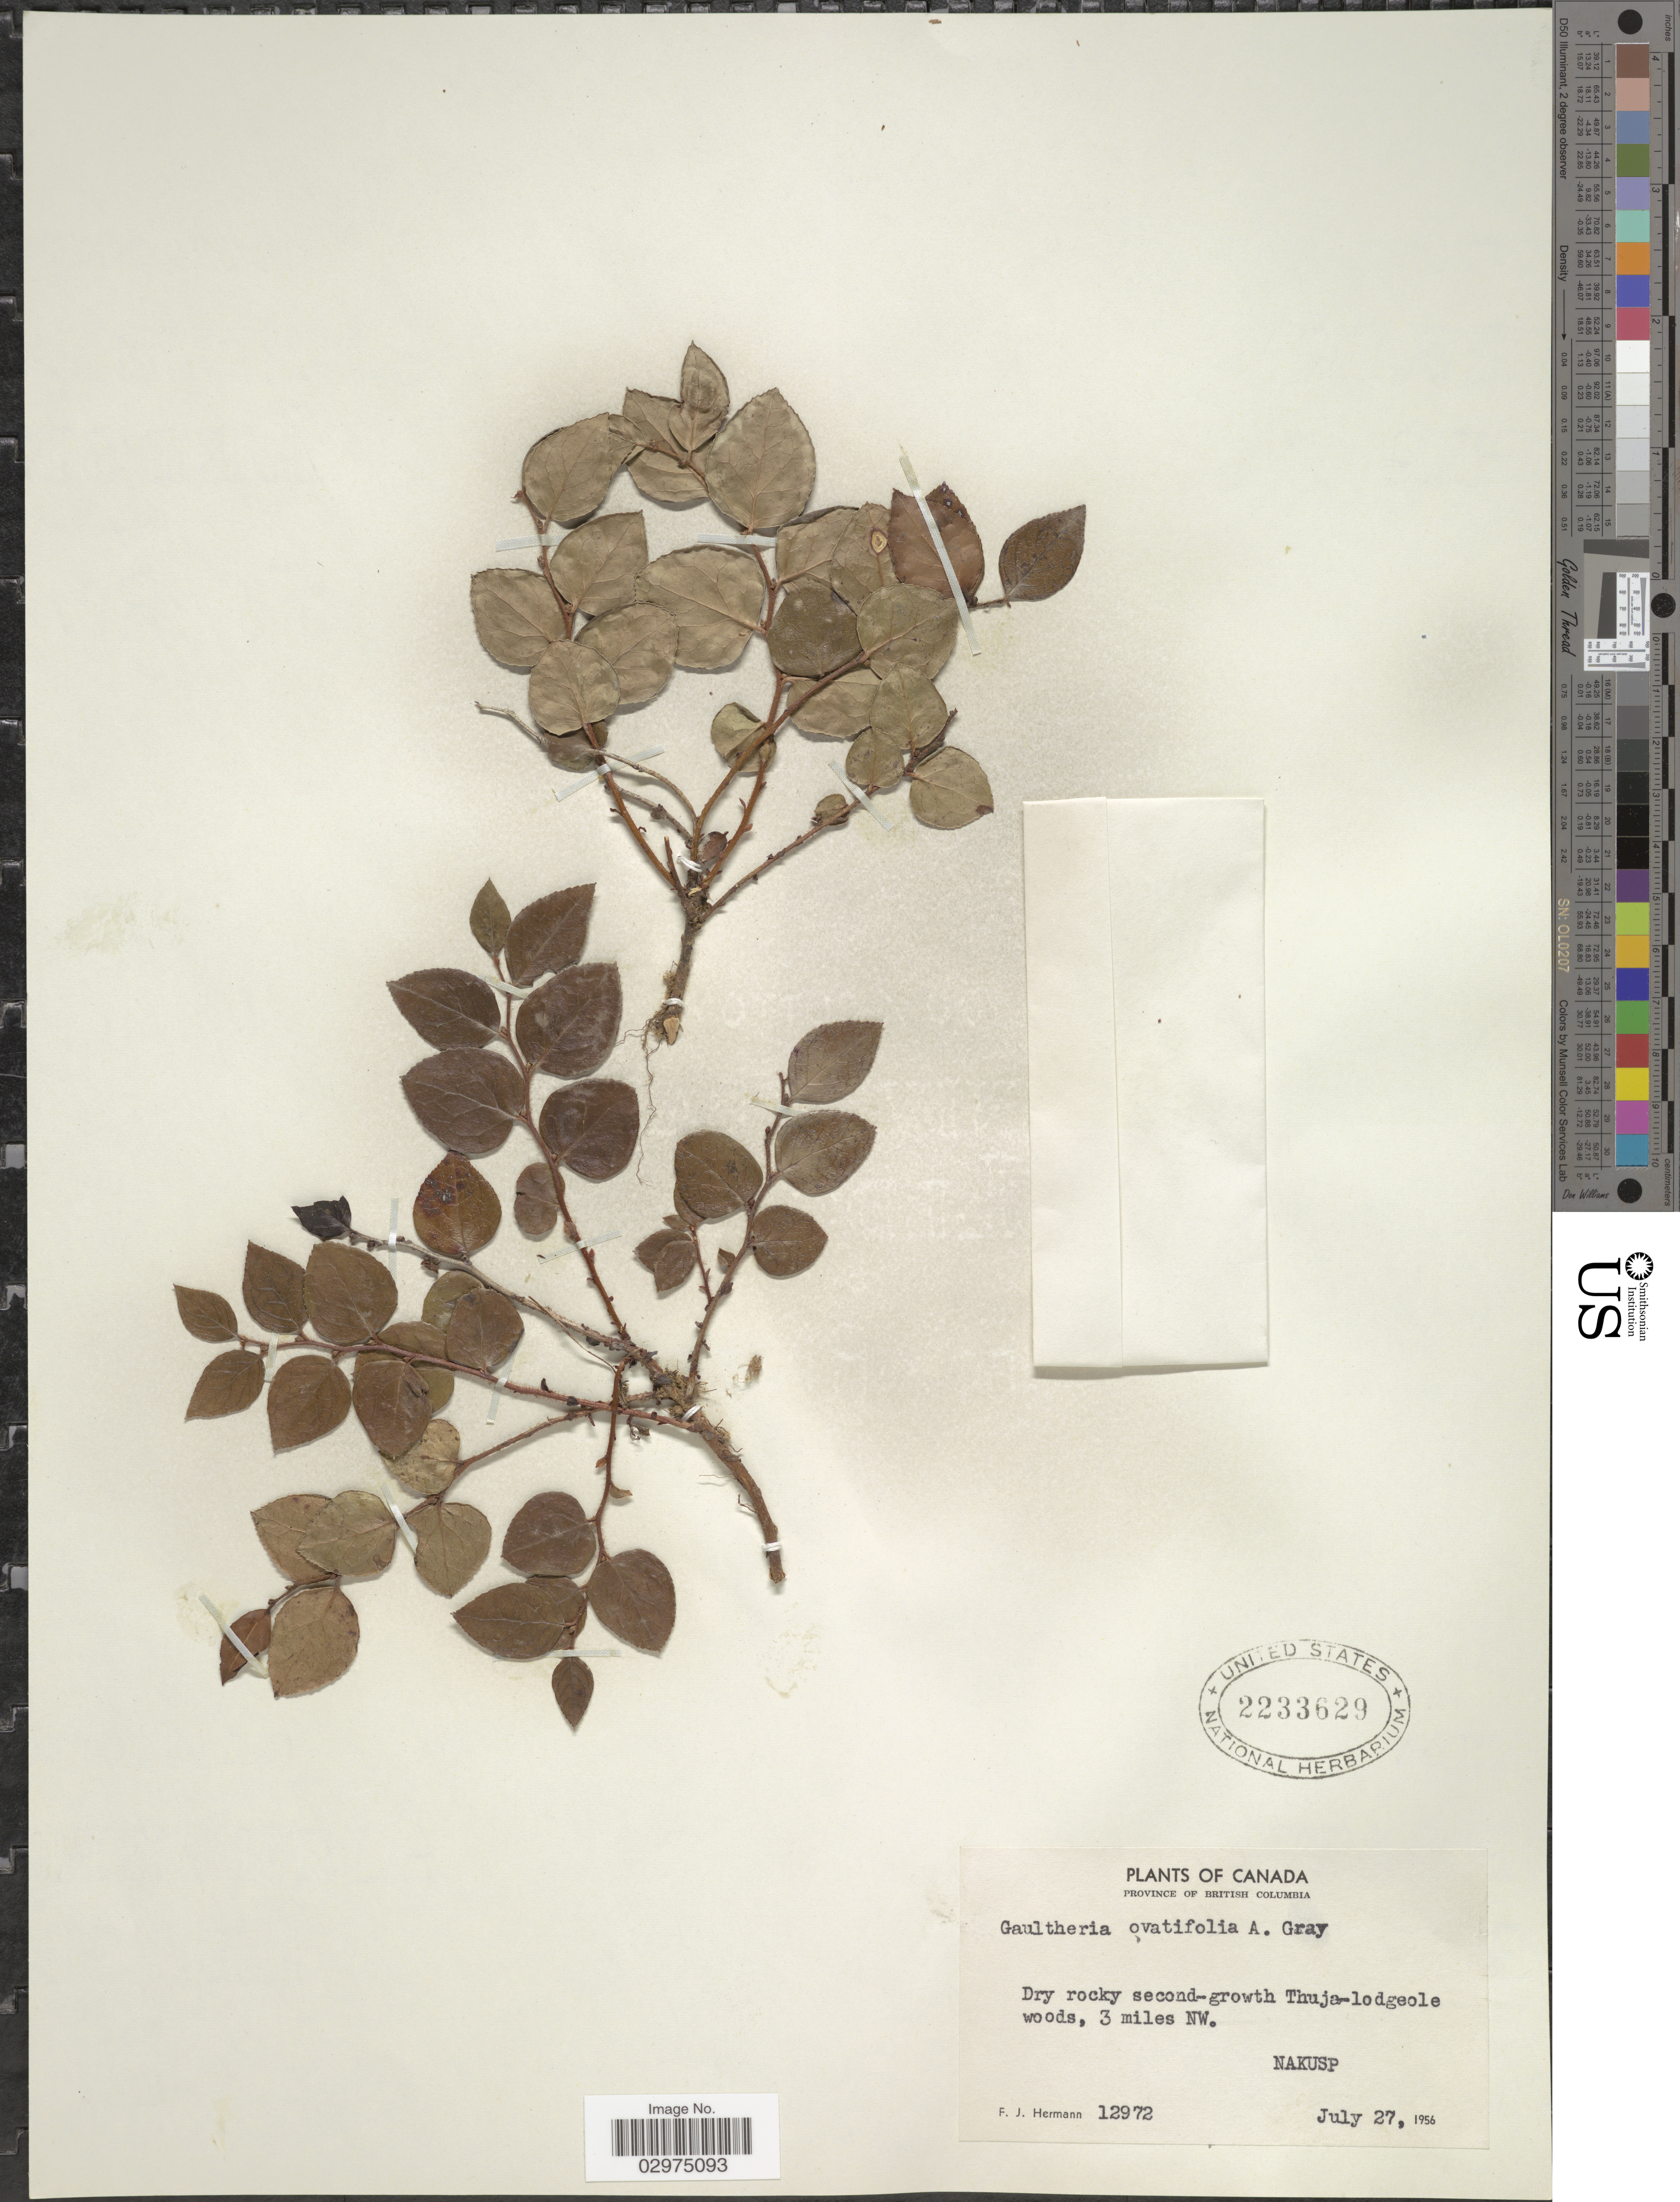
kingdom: Plantae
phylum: Tracheophyta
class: Magnoliopsida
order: Ericales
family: Ericaceae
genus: Gaultheria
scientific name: Gaultheria ovatifolia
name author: A. Gray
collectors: F. J. Hermann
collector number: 12972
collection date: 1956-07-29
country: Canada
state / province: British Columbia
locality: Province of British Columbia. Dry rocky-growth Thuja-lodgeole woods, 3 miles NW. Nakusp.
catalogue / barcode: US 2233629